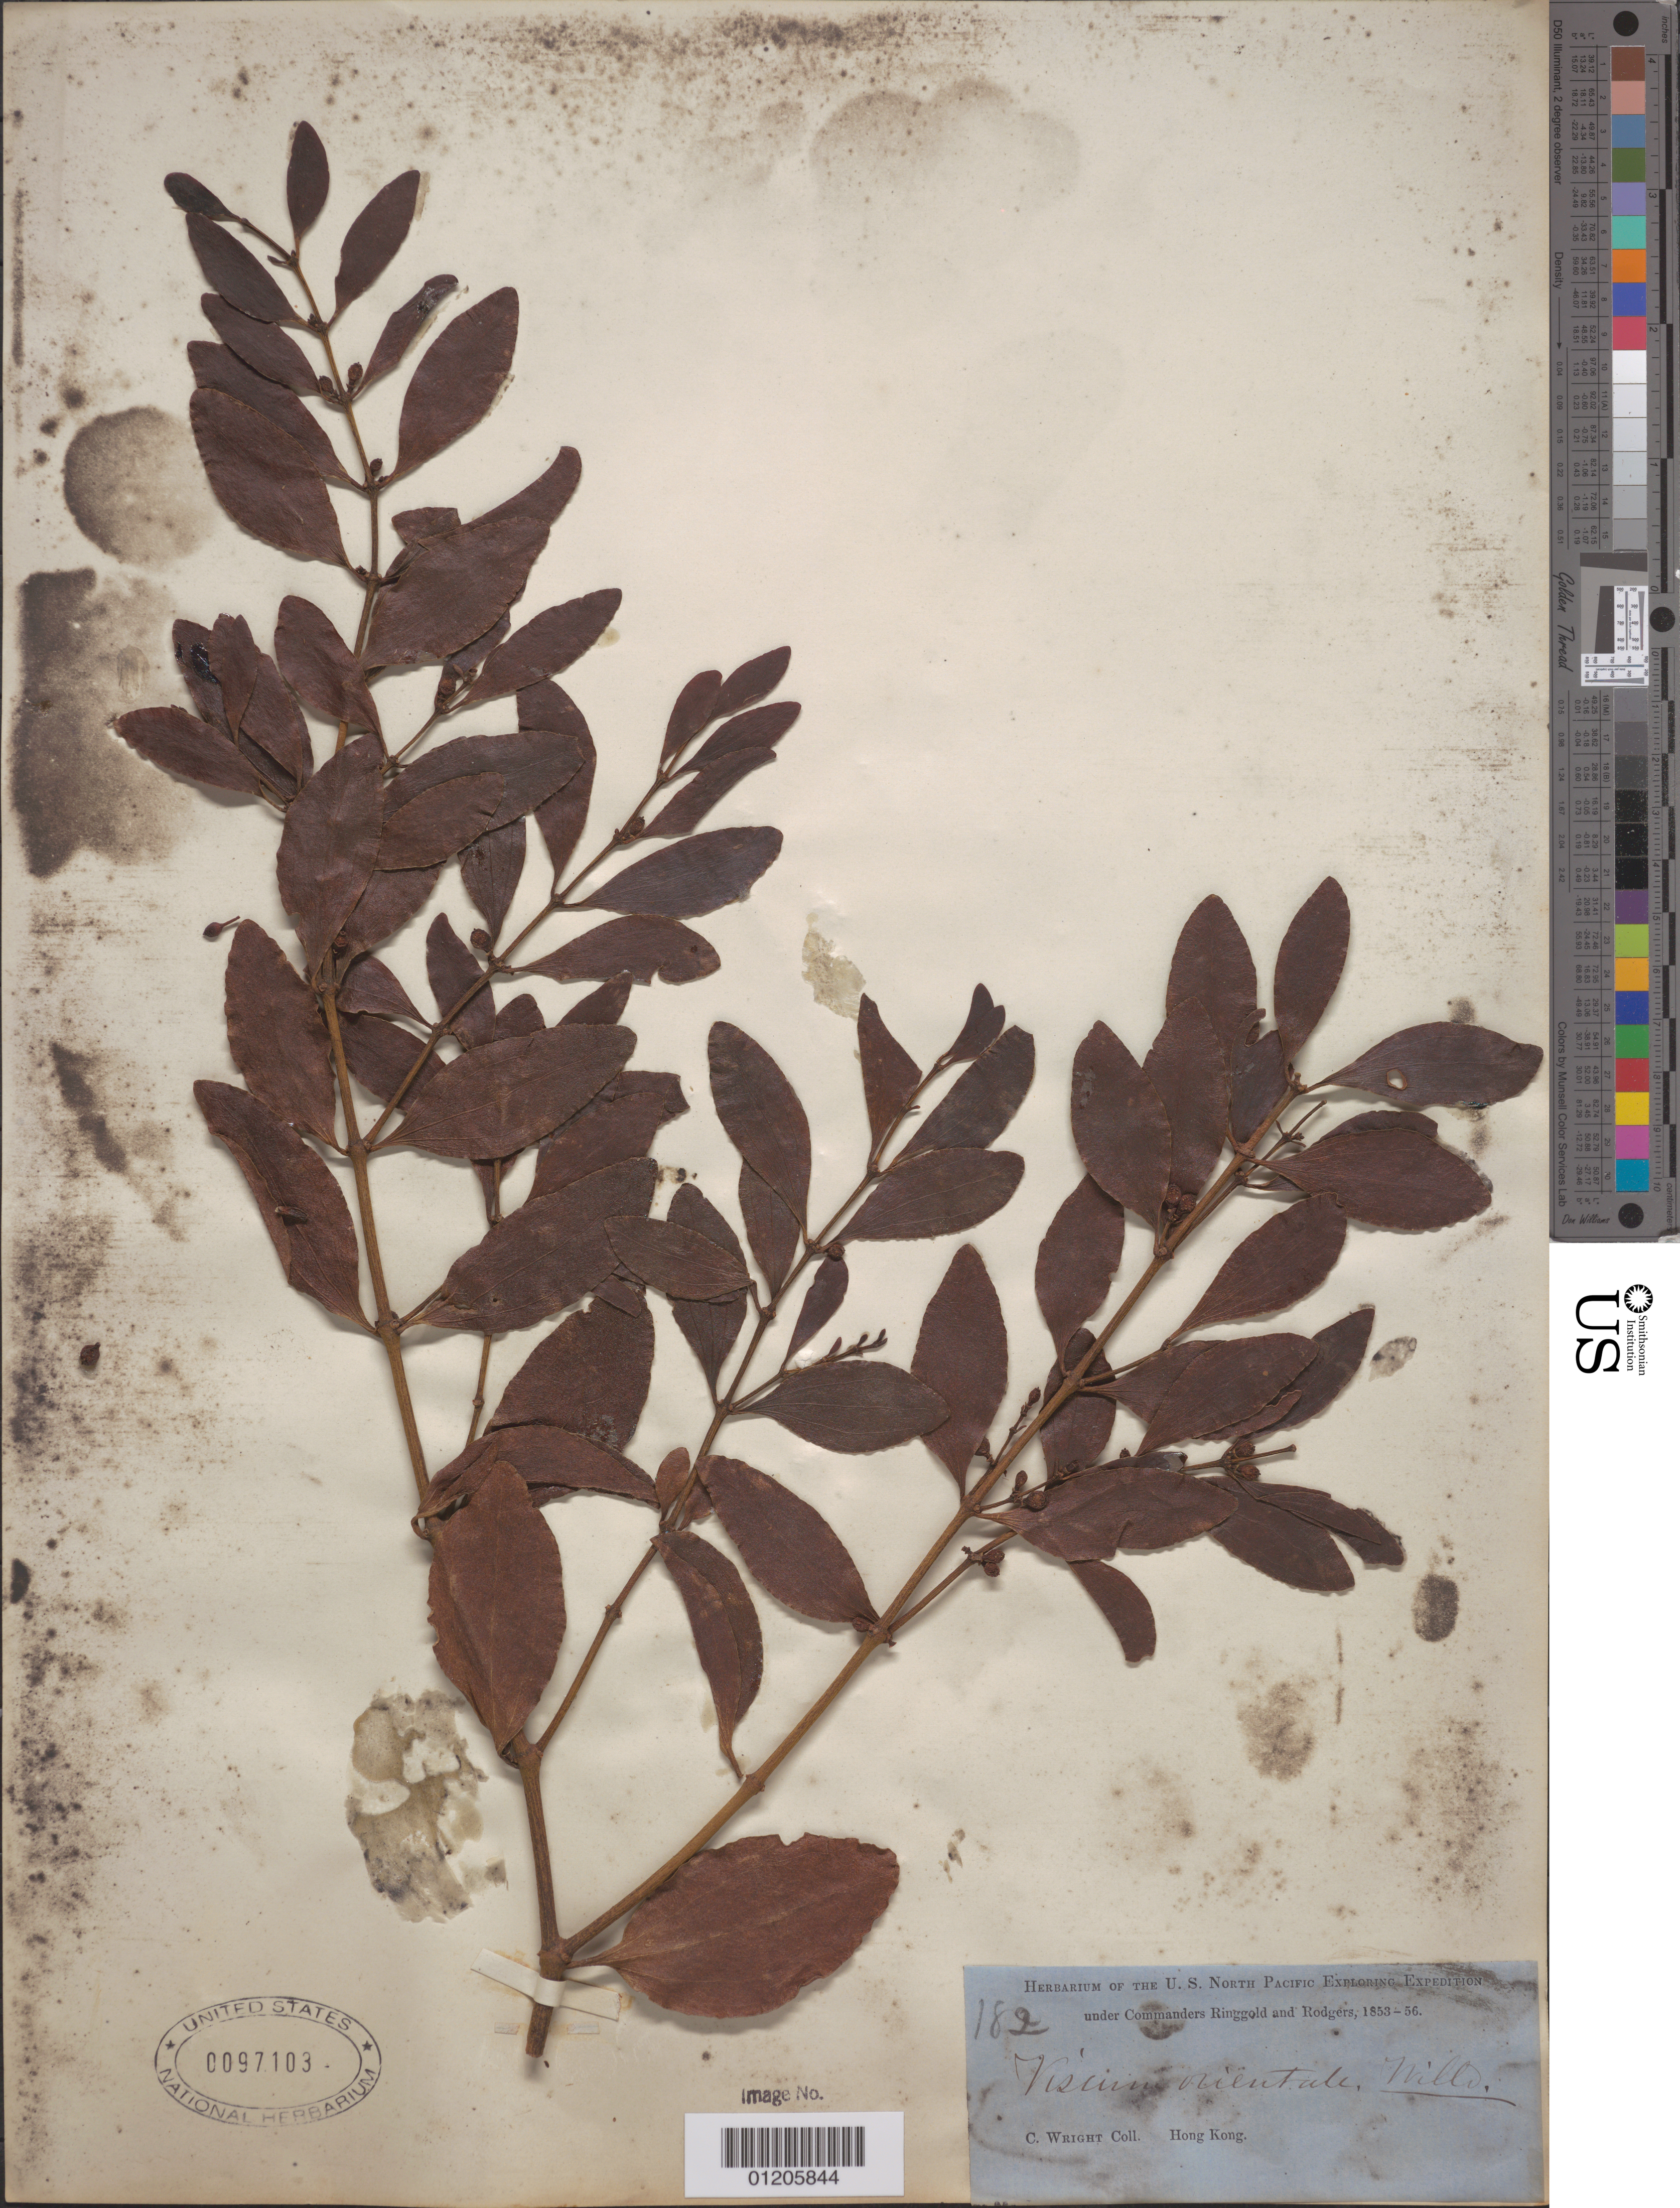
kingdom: Plantae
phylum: Tracheophyta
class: Magnoliopsida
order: Santalales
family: Viscaceae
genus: Viscum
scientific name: Viscum orientale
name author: Willd.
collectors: C. Wright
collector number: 182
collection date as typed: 1853 to -- -- 1856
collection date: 1853/1856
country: China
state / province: Hong Kong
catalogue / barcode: US 97103